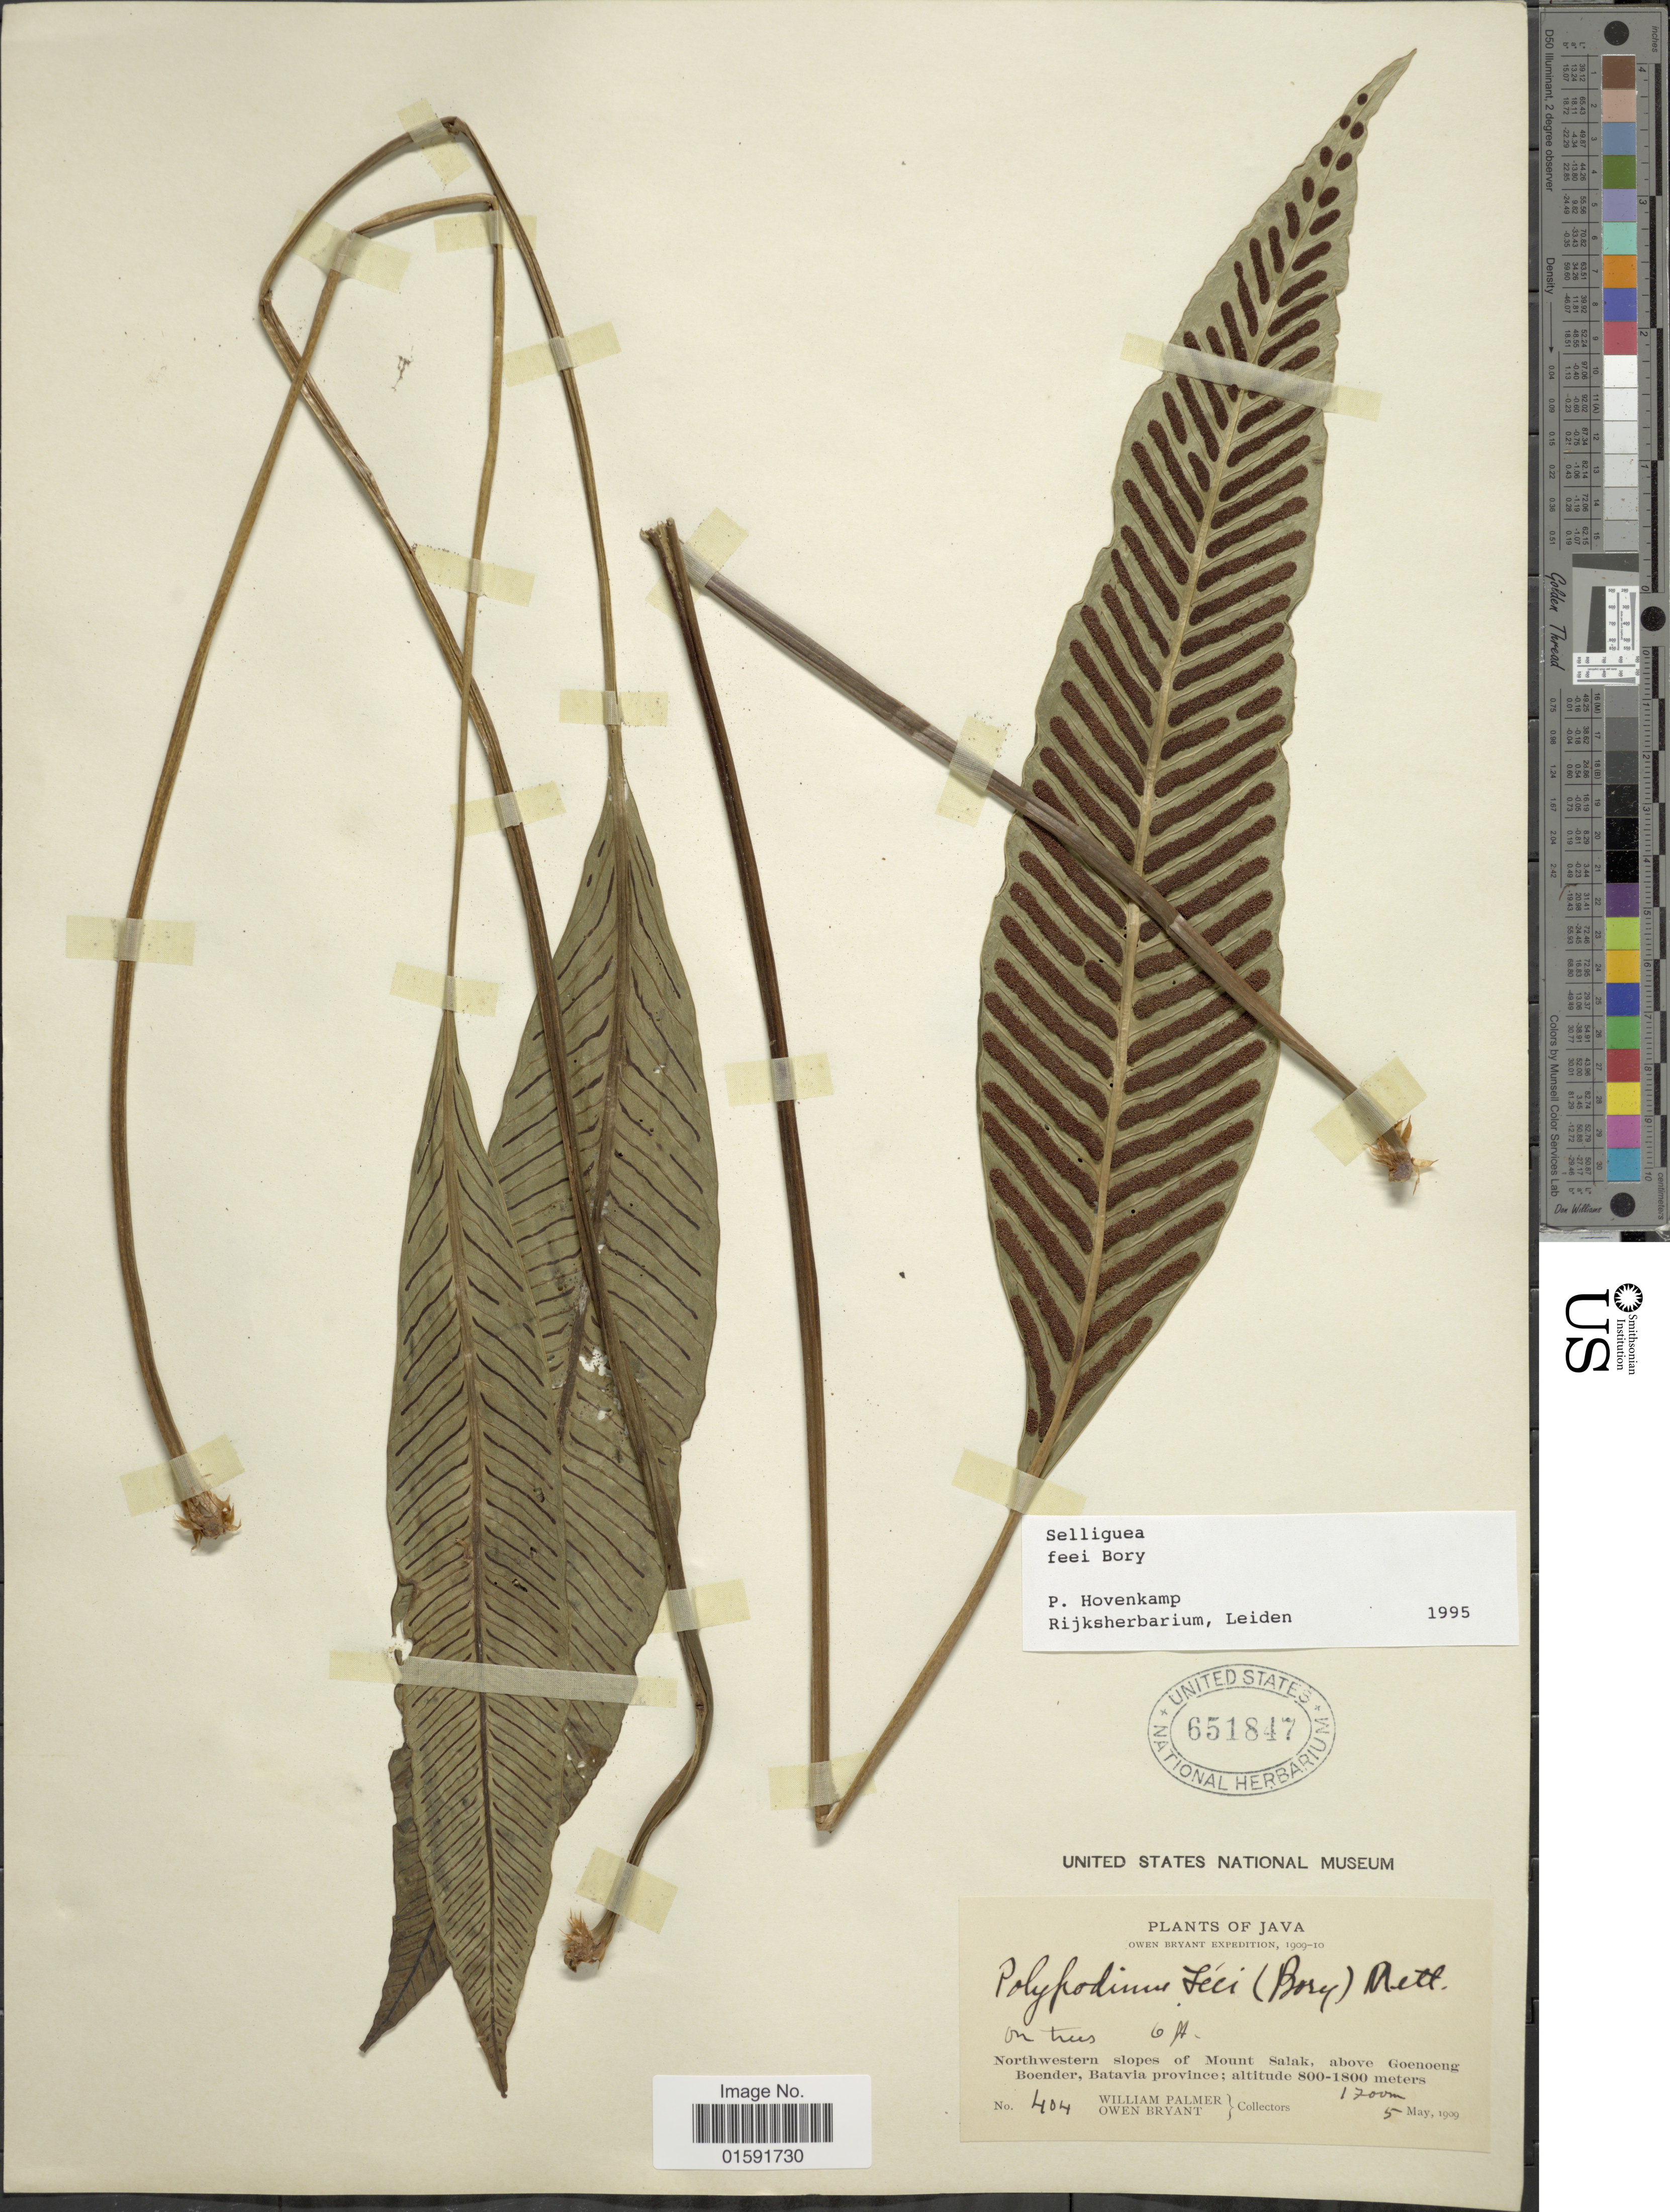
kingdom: Plantae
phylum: Tracheophyta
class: Polypodiopsida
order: Polypodiales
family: Polypodiaceae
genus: Selliguea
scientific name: Selliguea feei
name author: Bory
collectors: W. Palmer & O. Bryant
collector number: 404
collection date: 1909-05-05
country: Indonesia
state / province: Java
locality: Northwestern slopes of Mount Salak, Above Goenoeng Boender, Batavia Province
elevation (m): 1700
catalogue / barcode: US 651847